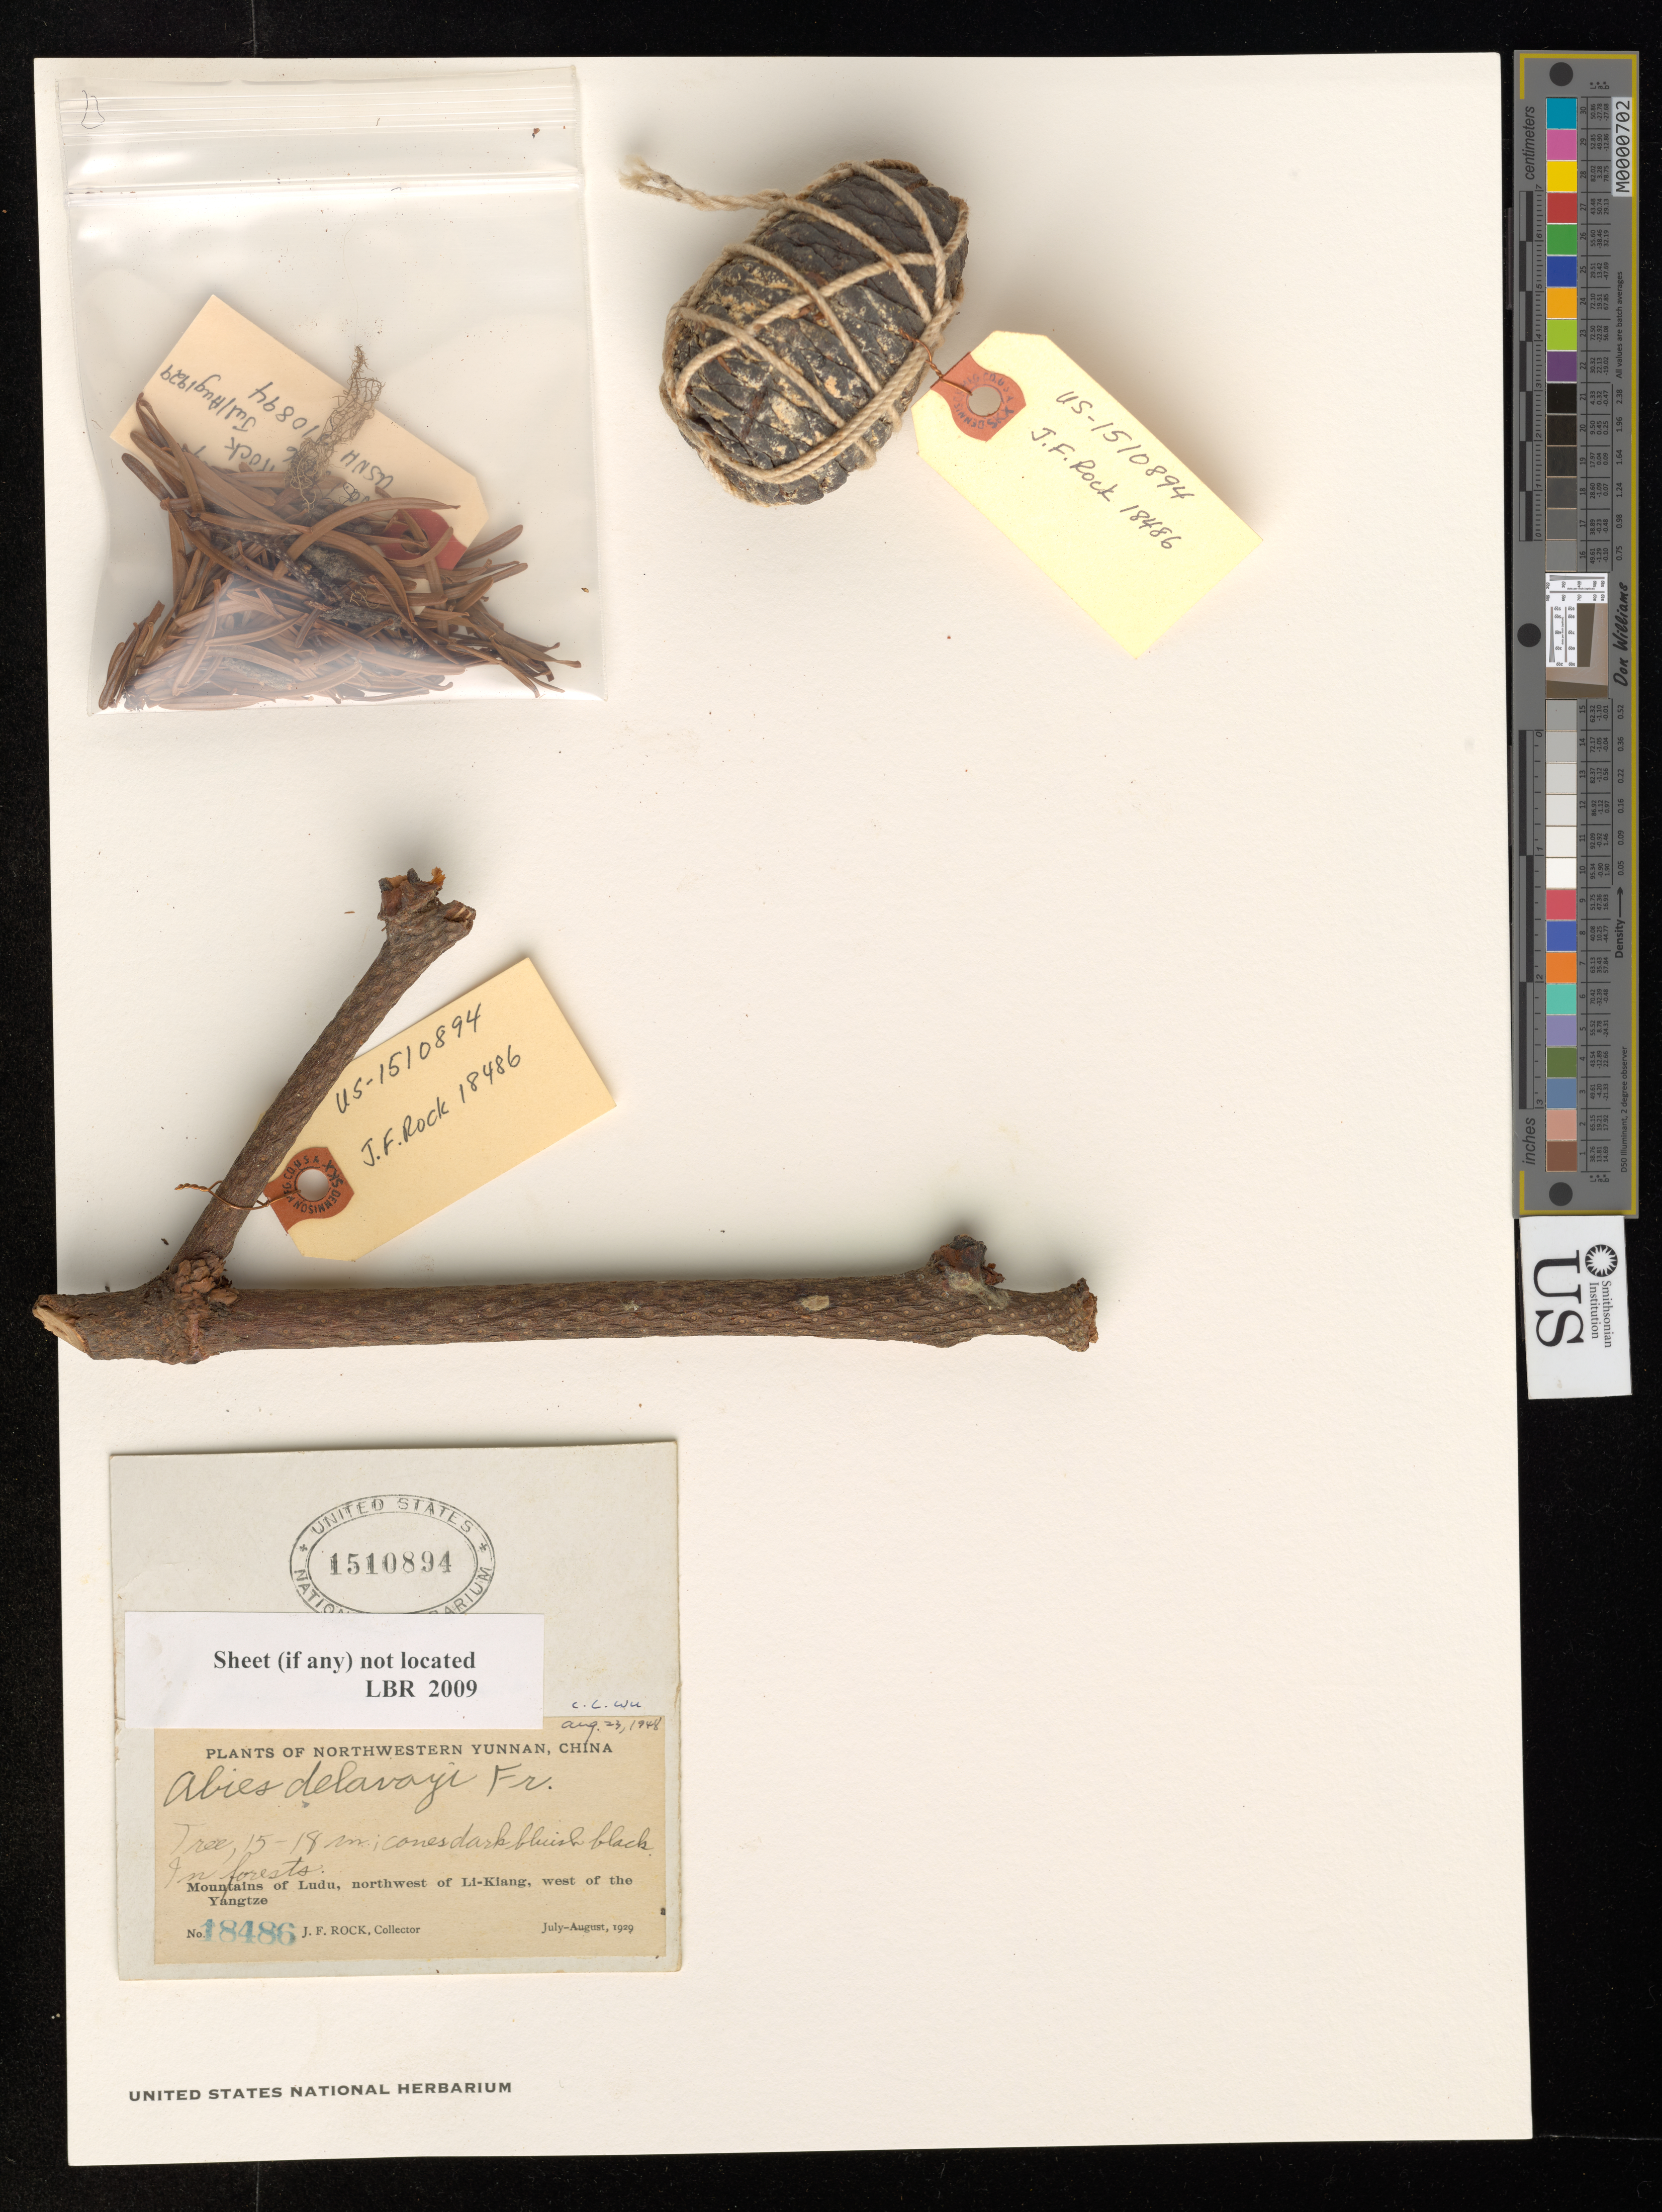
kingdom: Plantae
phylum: Tracheophyta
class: Pinopsida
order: Pinales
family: Pinaceae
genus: Abies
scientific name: Abies delavayi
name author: Franch.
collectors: J. Rock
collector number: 18486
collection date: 1929-07/1929-08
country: China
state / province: Yunnan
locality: Northwestern Yunnan China, Mountains of Ludu, northwest of Li-Kiang, west of the Yangtze.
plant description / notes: USNH 1510894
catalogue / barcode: US 1510894